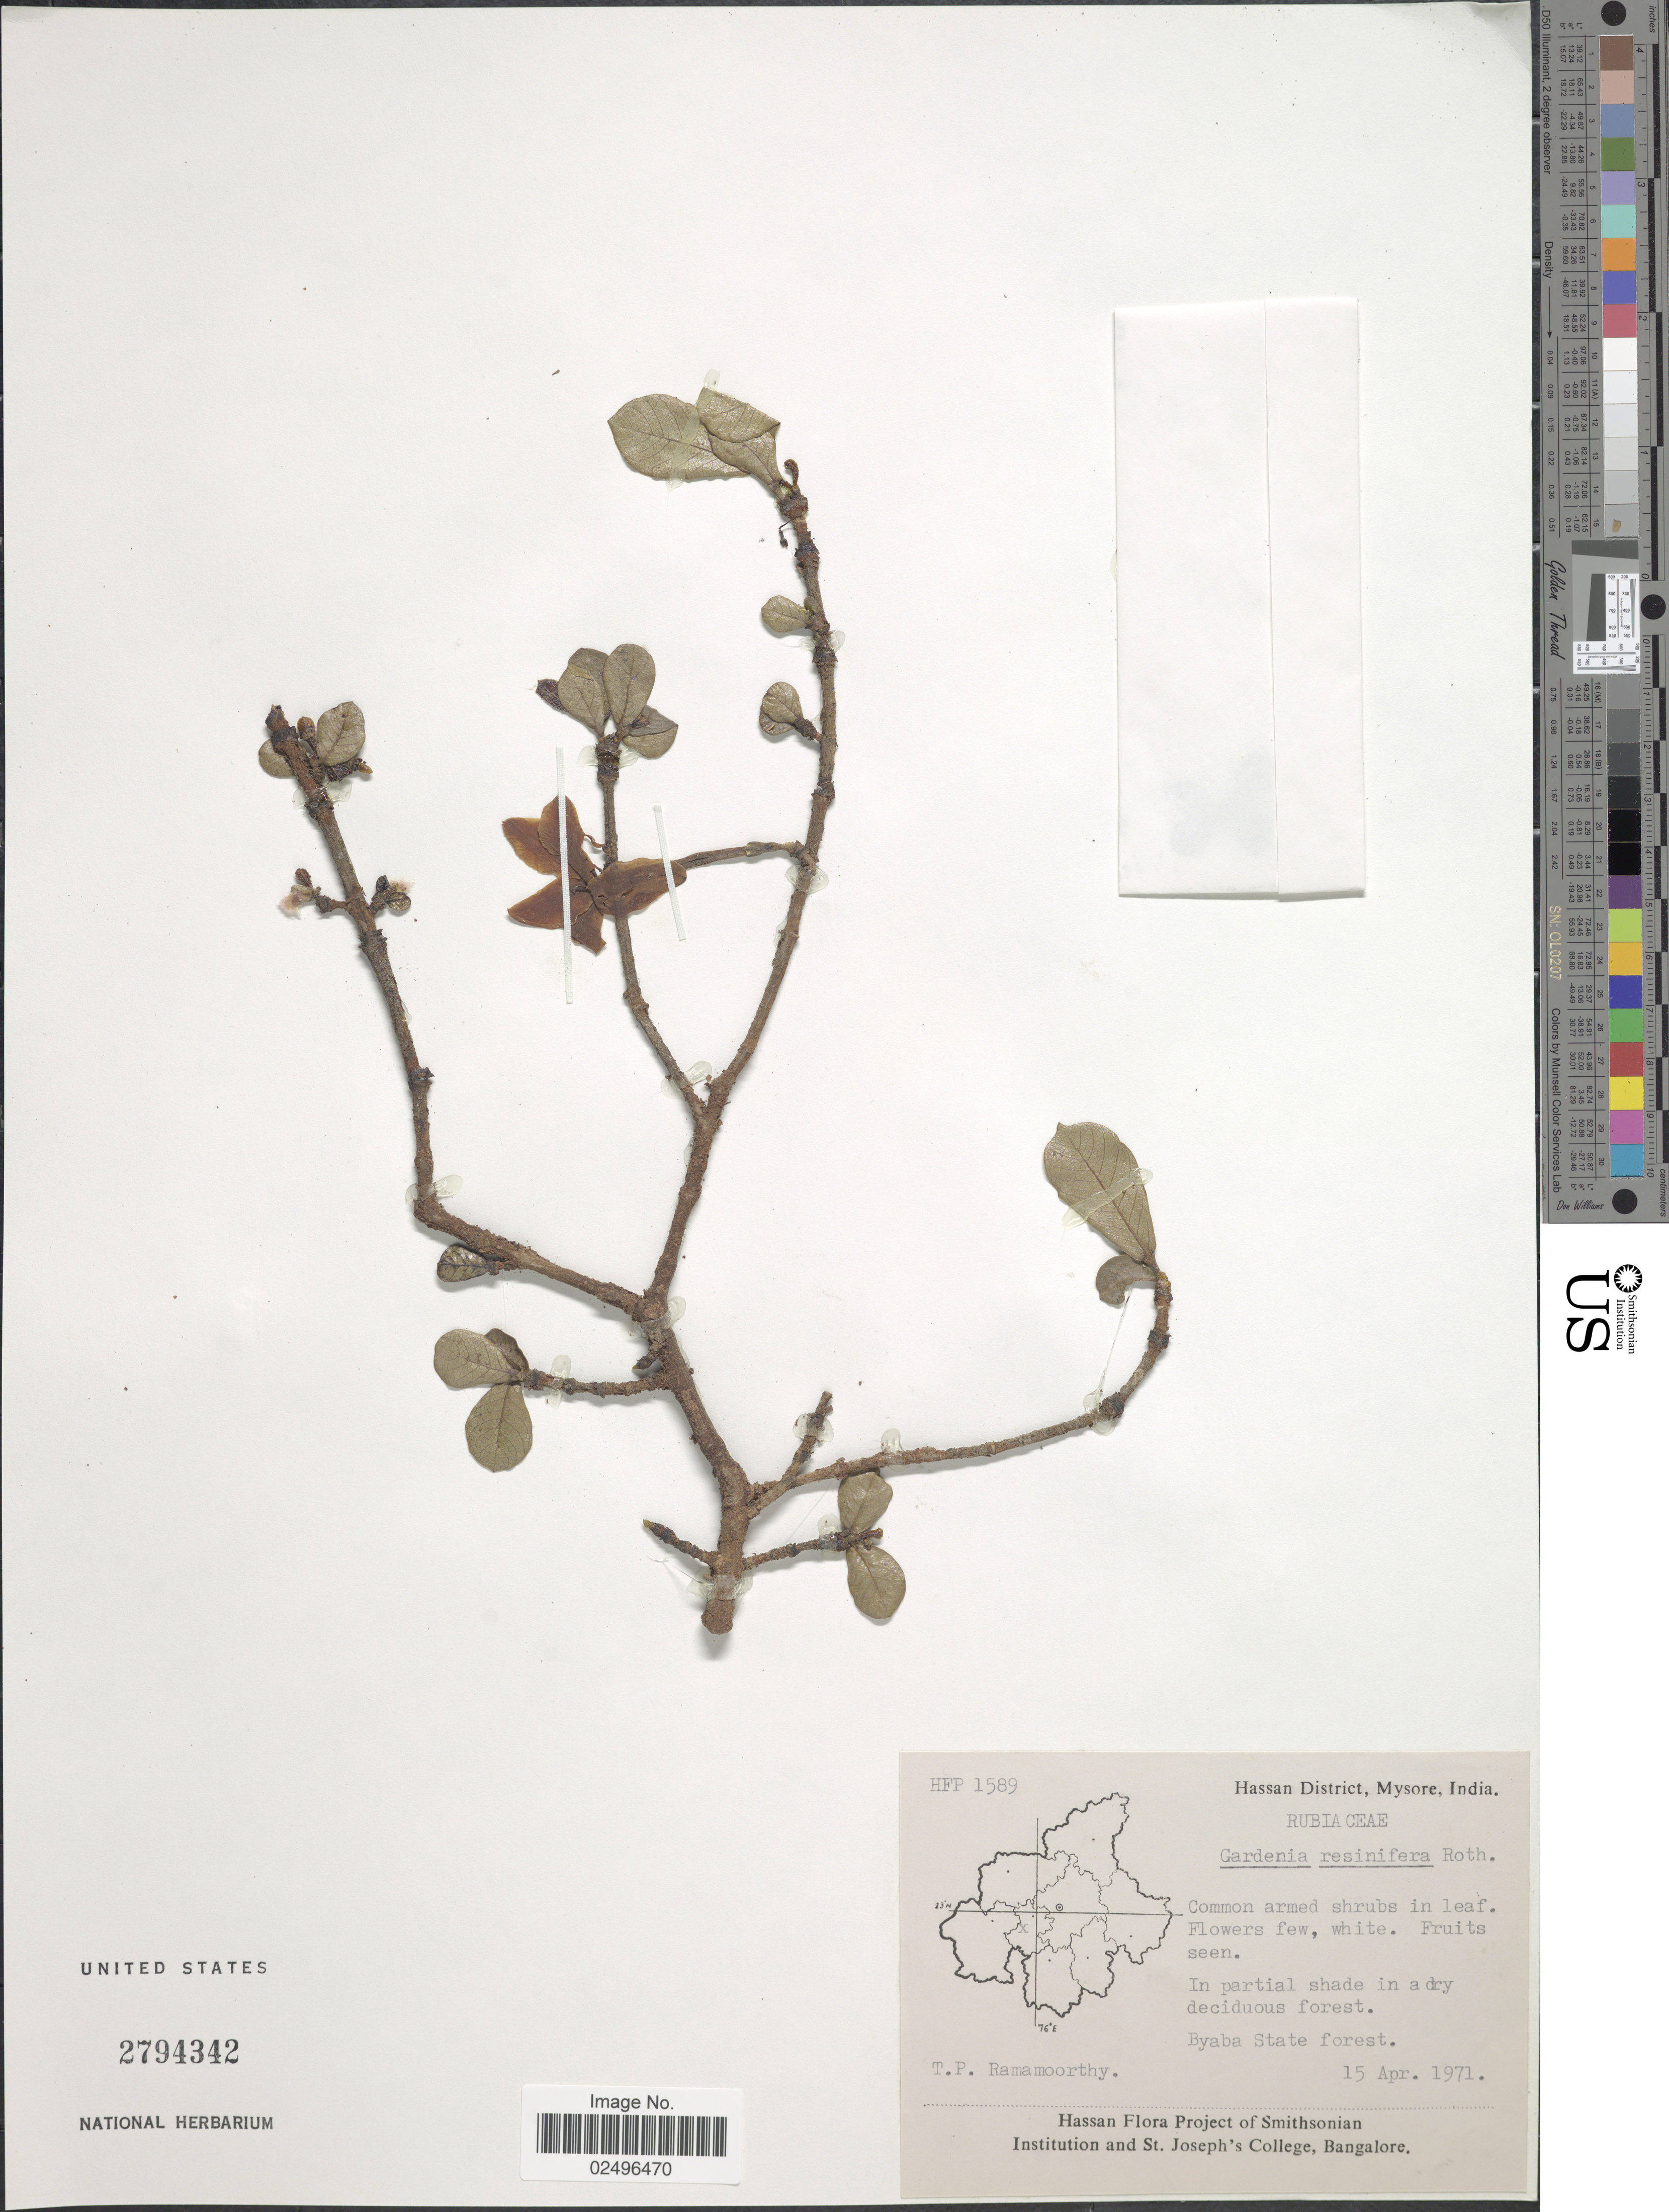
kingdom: Plantae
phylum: Tracheophyta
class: Magnoliopsida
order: Gentianales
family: Rubiaceae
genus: Gardenia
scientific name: Gardenia resinifera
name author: Roth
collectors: T. P. Ramamoorthy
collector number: HFP 1589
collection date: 1971-04-15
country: India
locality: Hassan District, Mysore, India, Byaba State Forest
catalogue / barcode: US 2794342